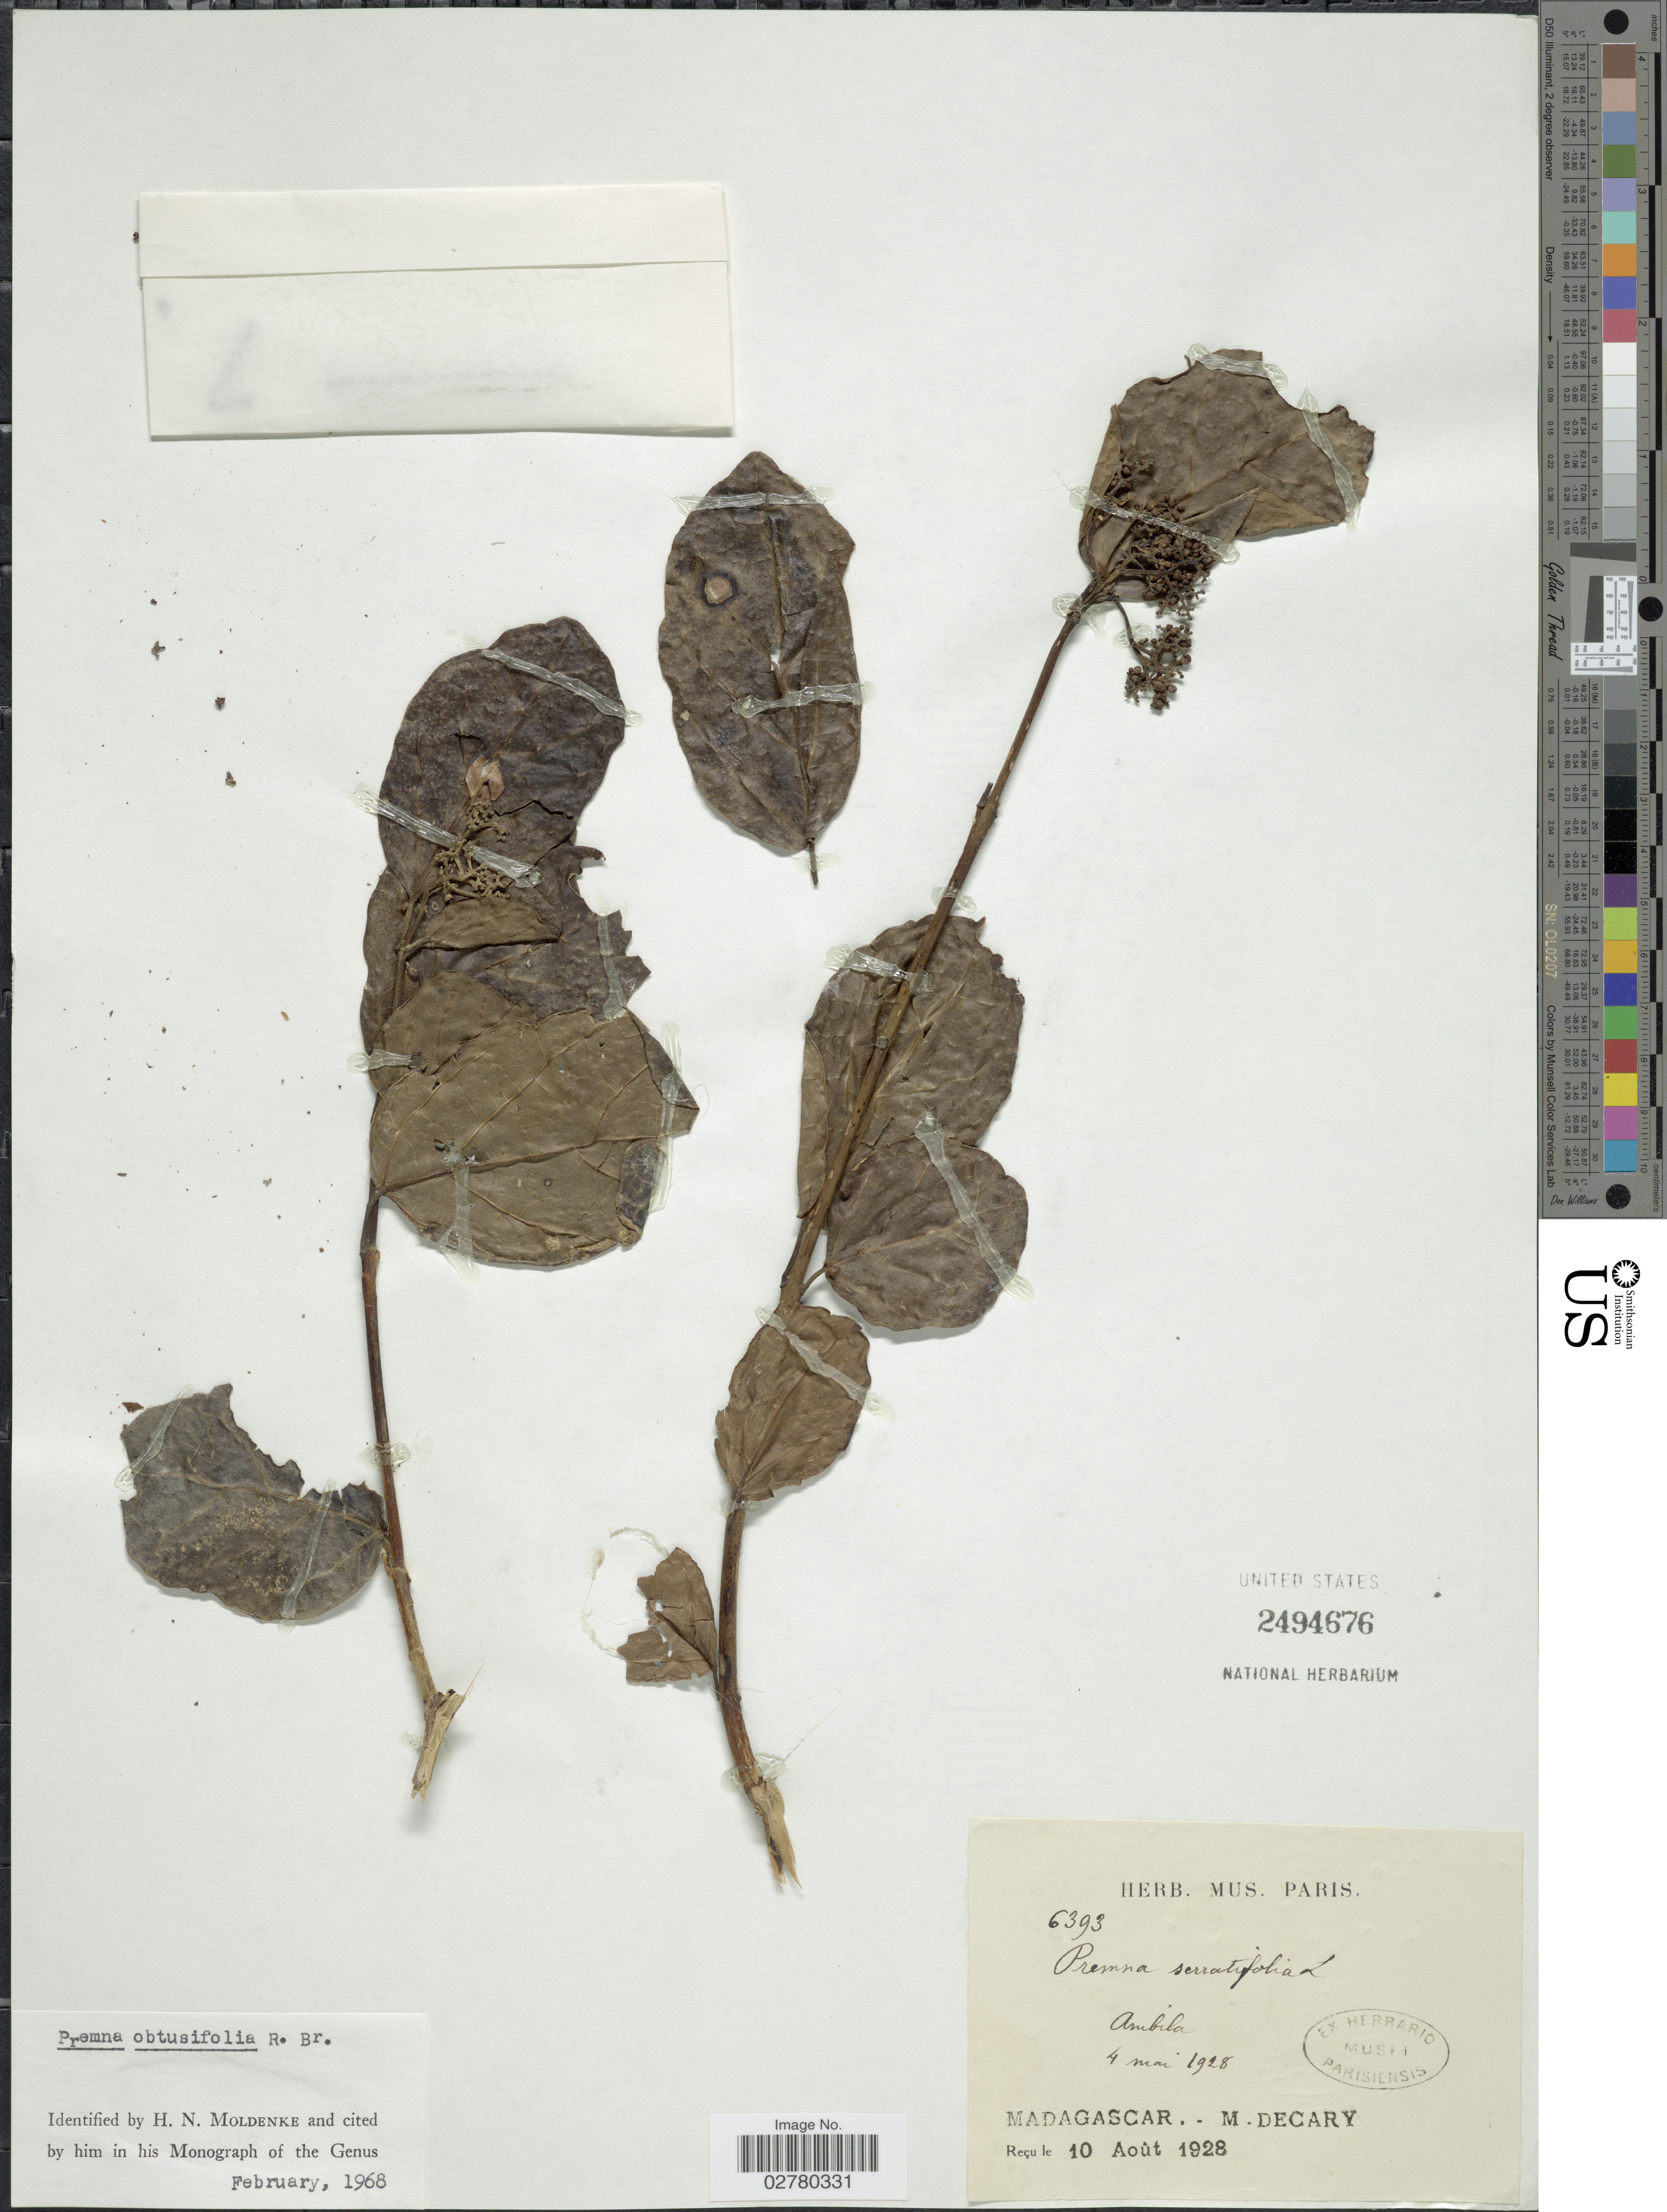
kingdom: Plantae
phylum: Tracheophyta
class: Magnoliopsida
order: Lamiales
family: Lamiaceae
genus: Premna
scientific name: Premna obtusifolia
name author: R. Br.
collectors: R. Decary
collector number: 6393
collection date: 1928-05-04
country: Madagascar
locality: Ambila.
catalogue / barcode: US 2494676